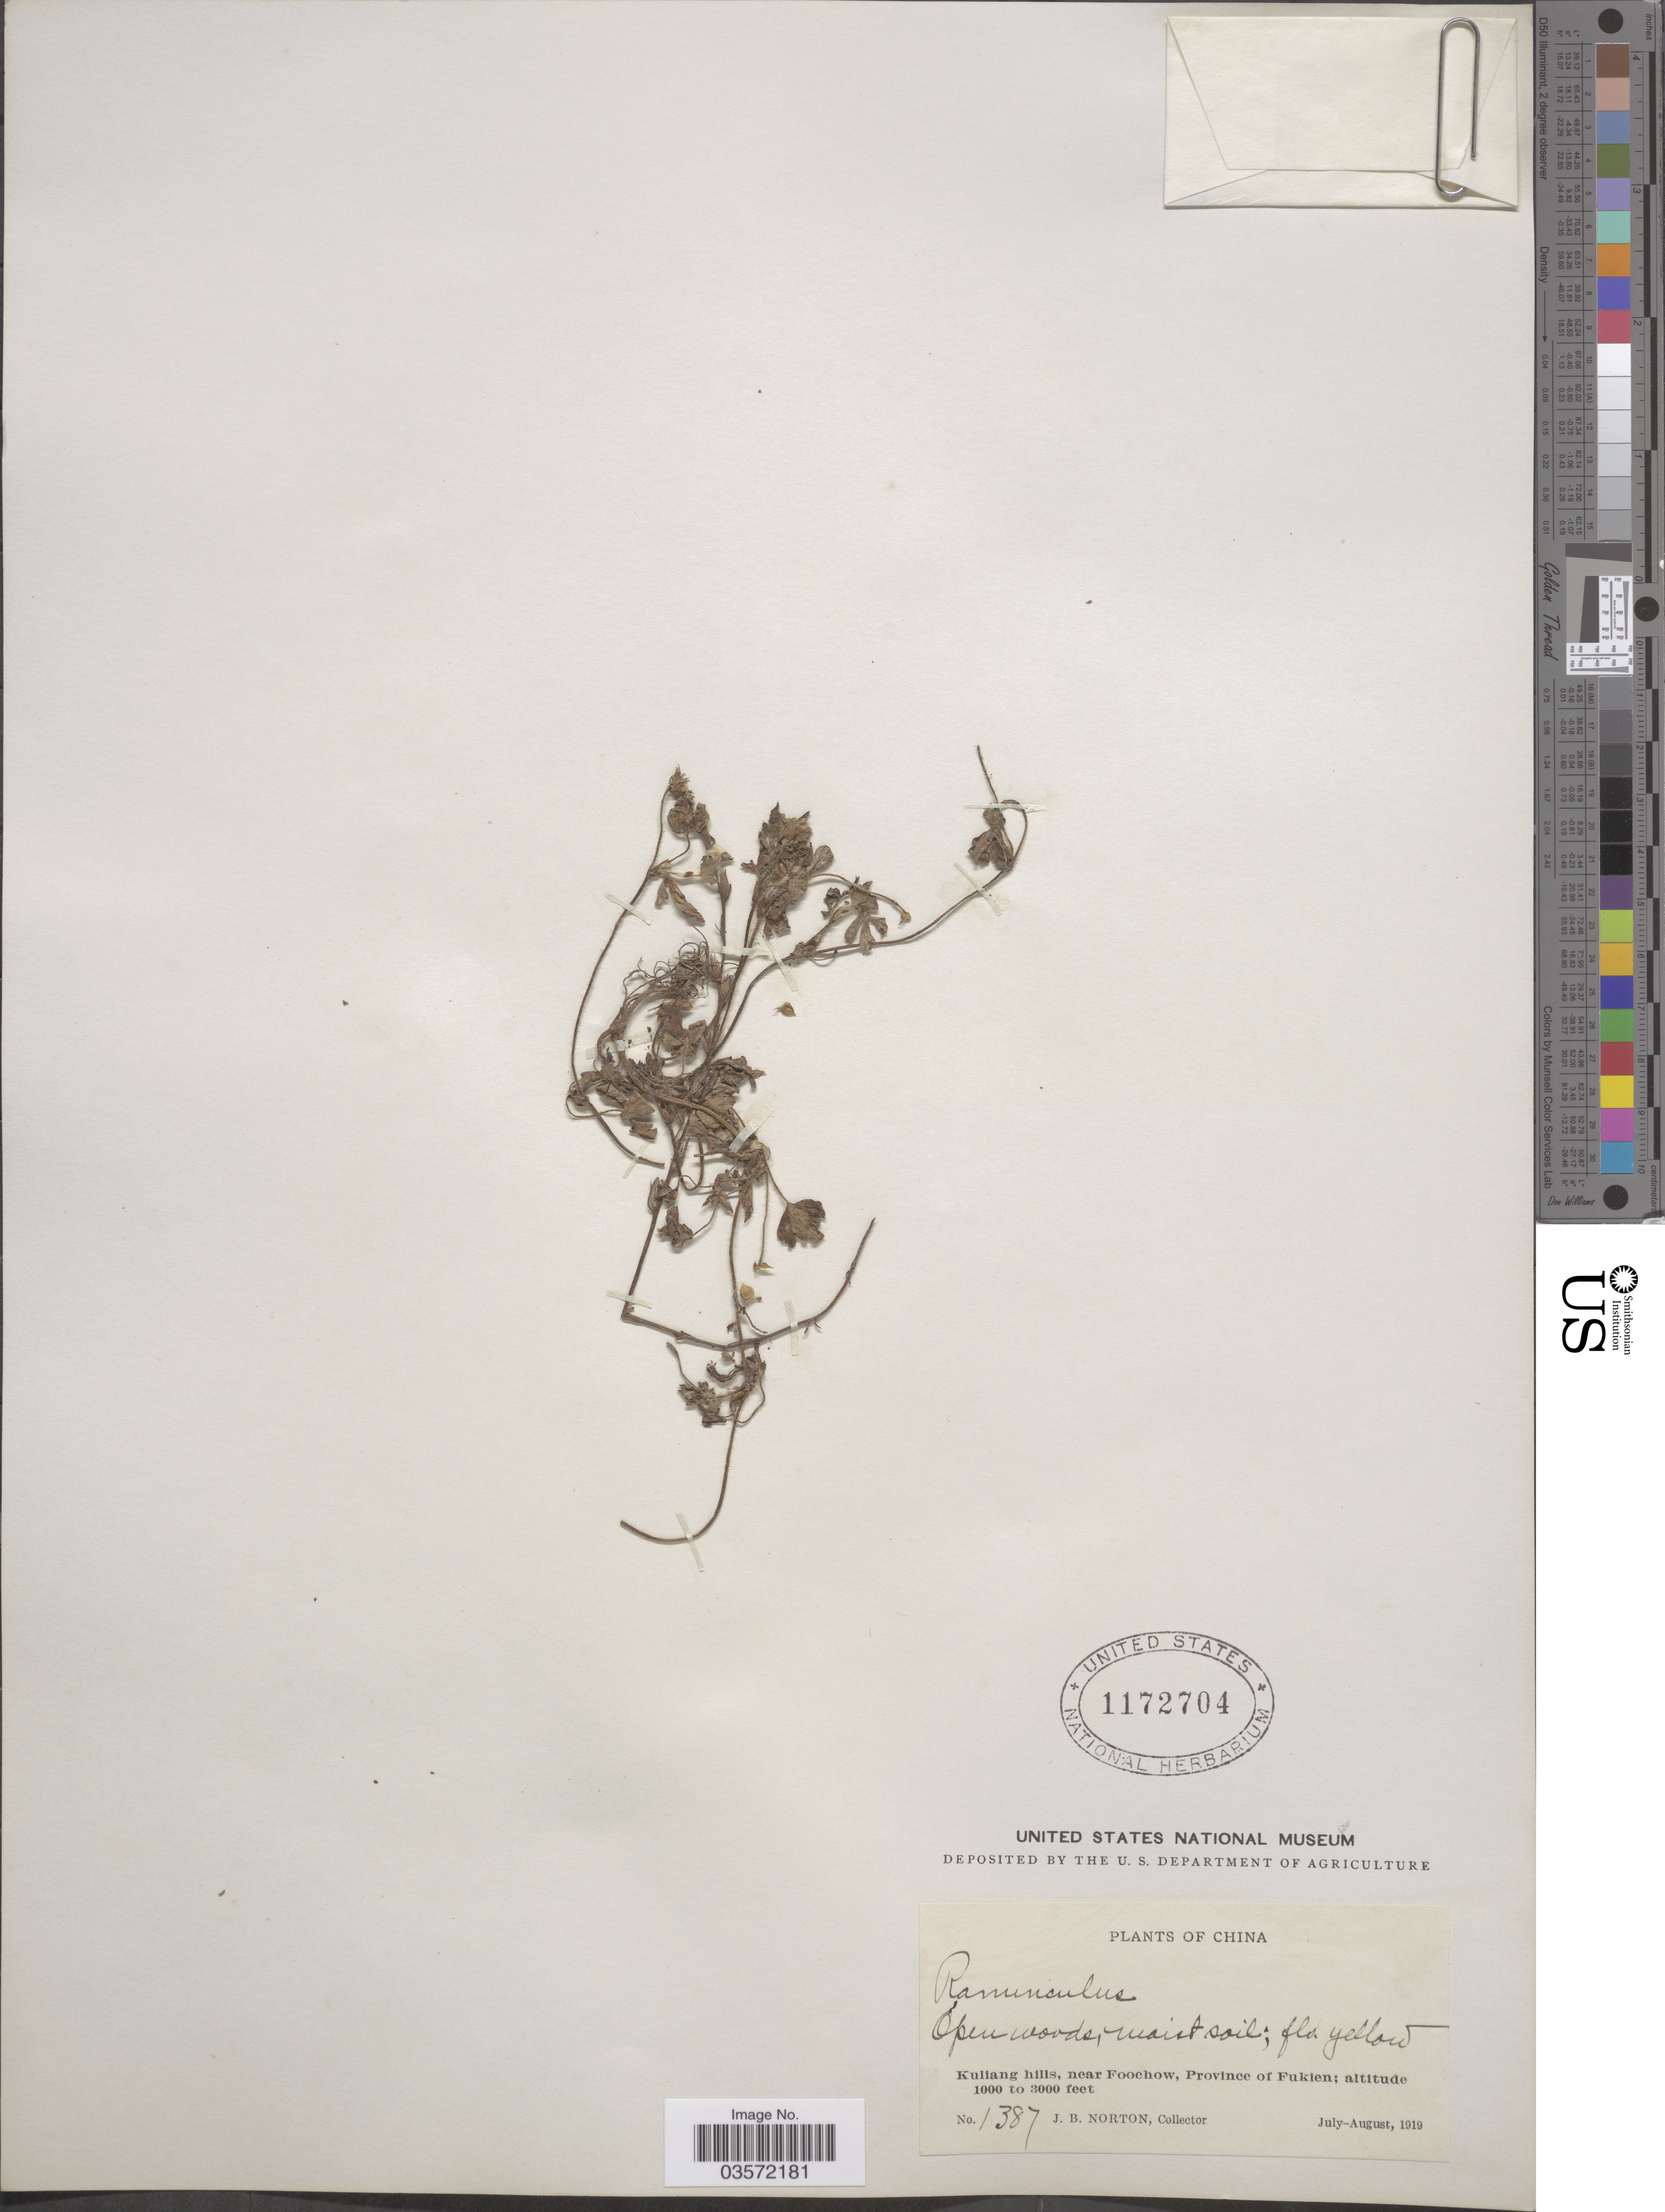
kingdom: Plantae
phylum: Tracheophyta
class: Magnoliopsida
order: Ranunculales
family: Ranunculaceae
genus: Ranunculus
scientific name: Ranunculus sp.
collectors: J. B. Norton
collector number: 1387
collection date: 1919-07/1919-08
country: China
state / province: Fujian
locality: Kuliang hills, near Foochow, Province of Fukien.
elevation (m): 305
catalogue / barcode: US 1172704